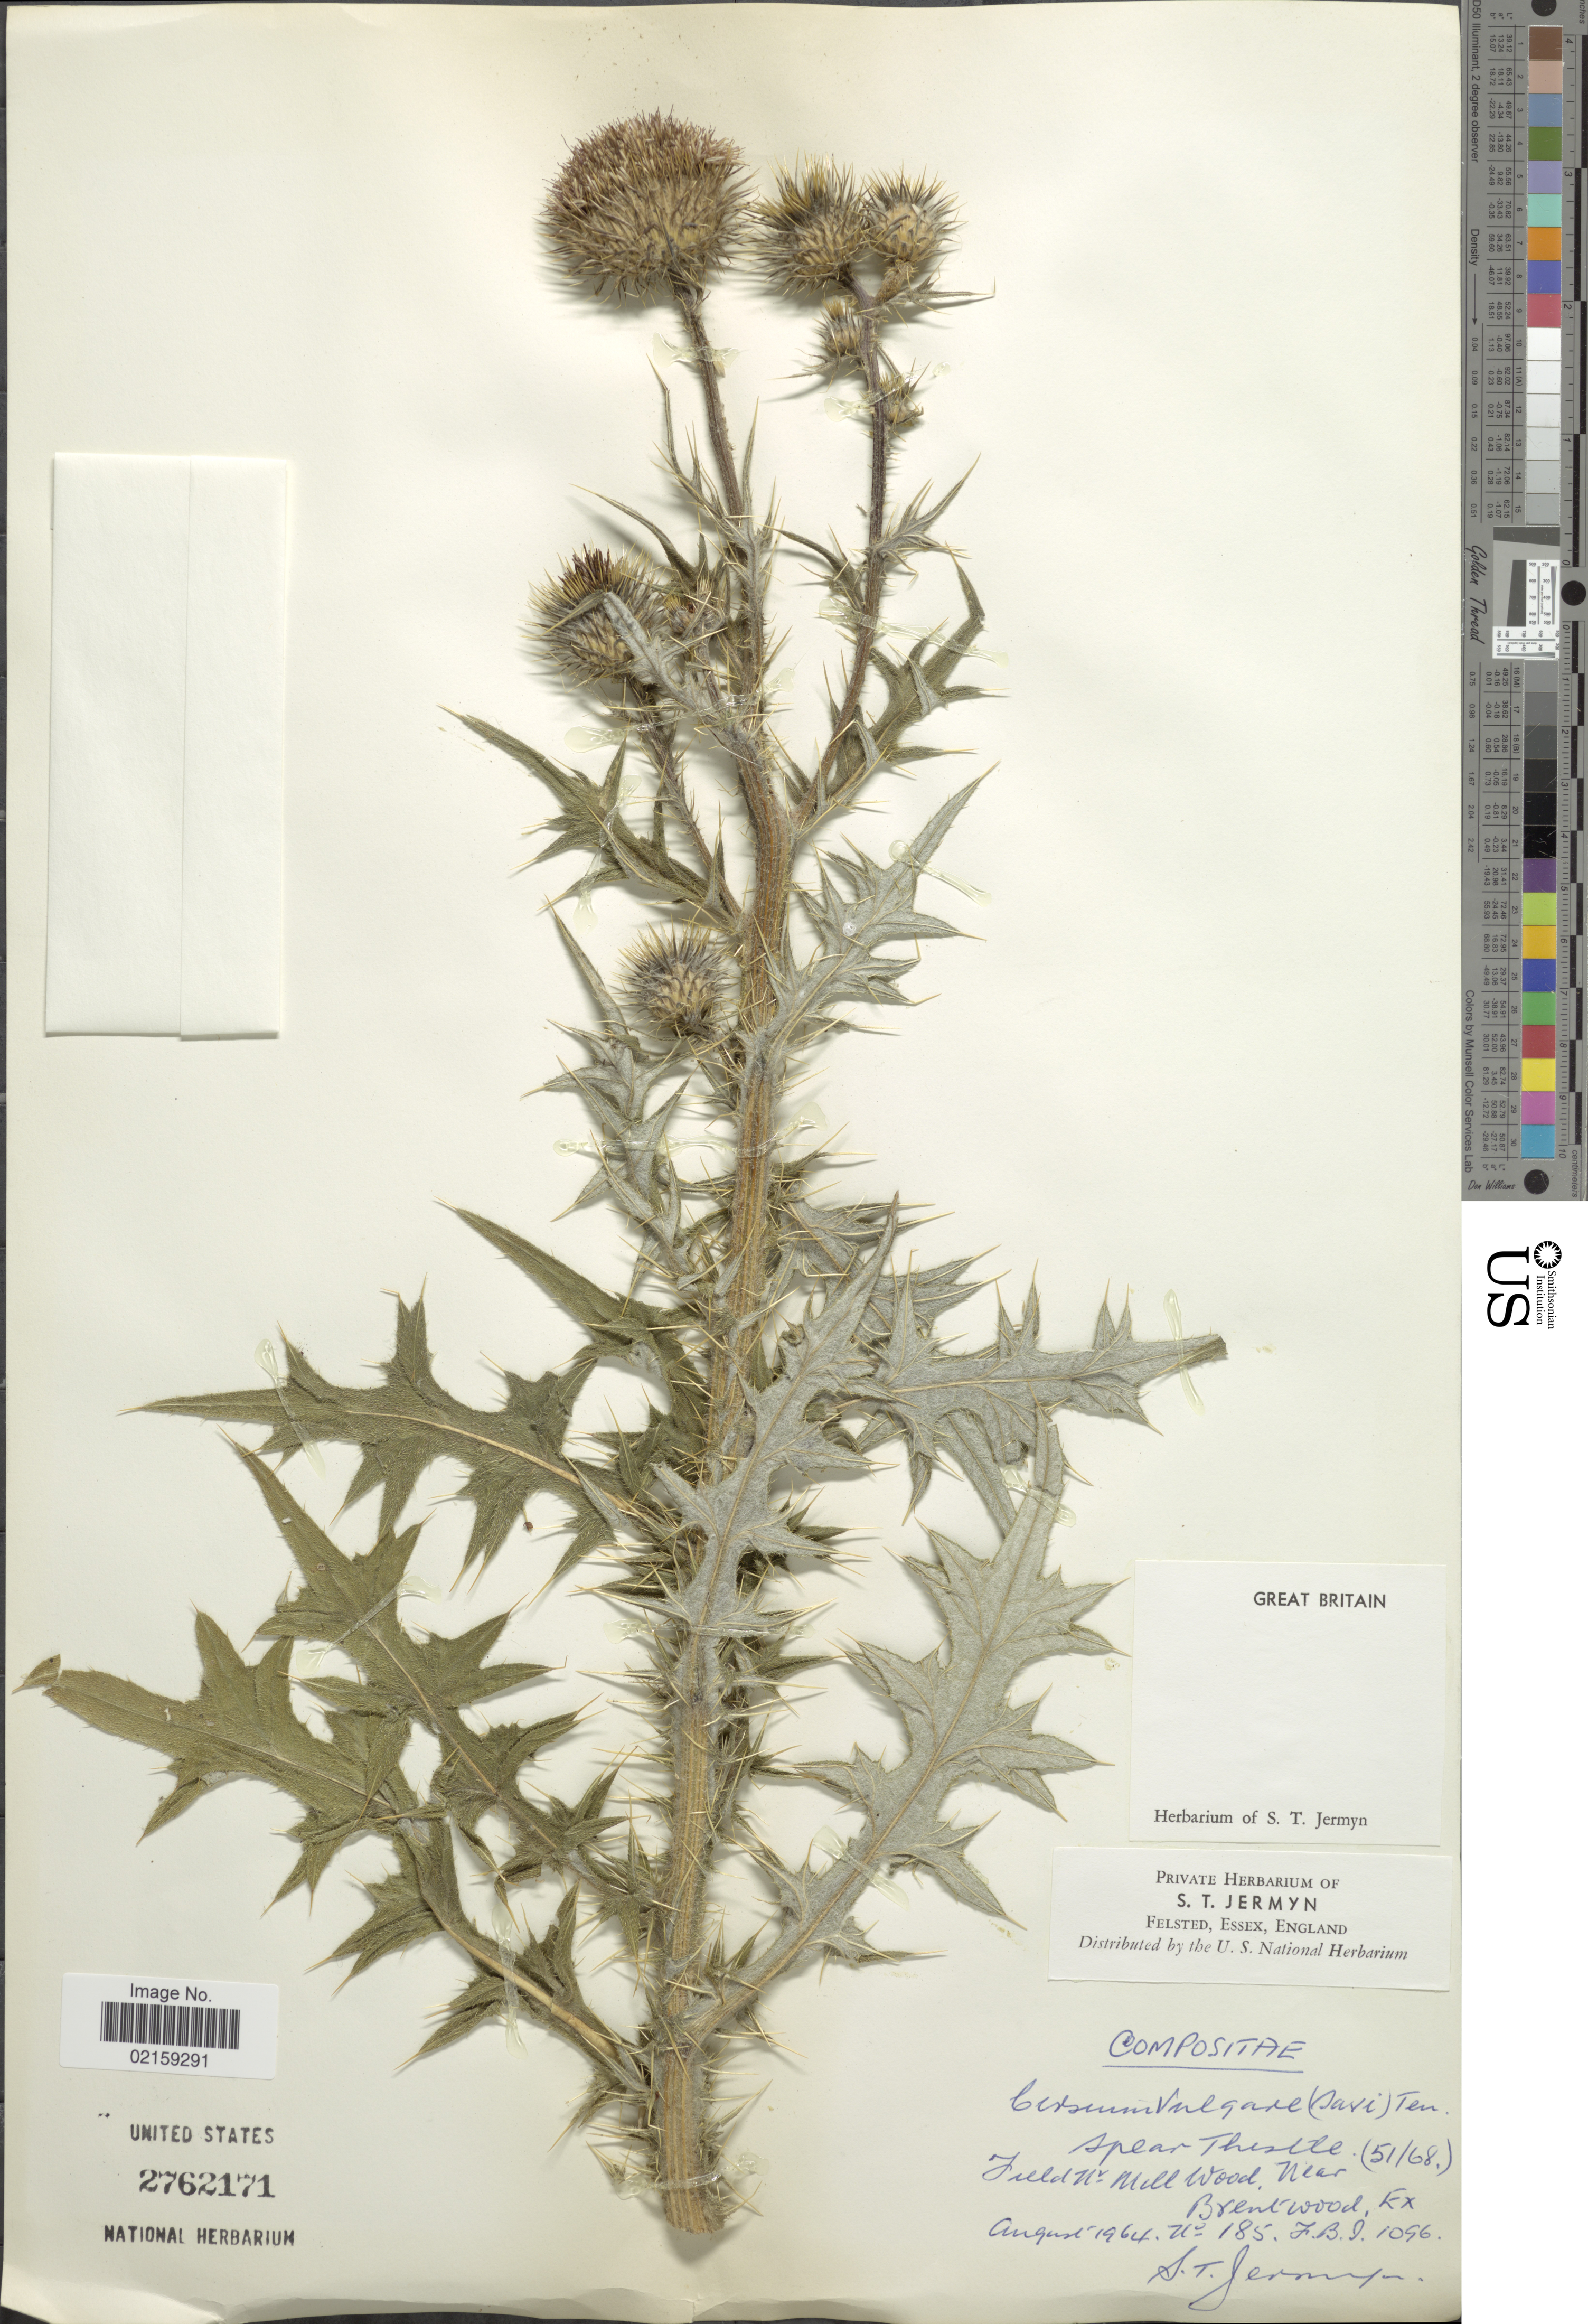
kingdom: Plantae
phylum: Tracheophyta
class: Magnoliopsida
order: Asterales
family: Asteraceae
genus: Cirsium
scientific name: Cirsium vulgare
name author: (Savi) Ten.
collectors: S. Jermyn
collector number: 185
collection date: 1964-08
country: United Kingdom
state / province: England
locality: Field Nr Mill Wood, near Brentwood, Ex. I.B.S. 1056 Great Britain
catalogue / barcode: US 2762171